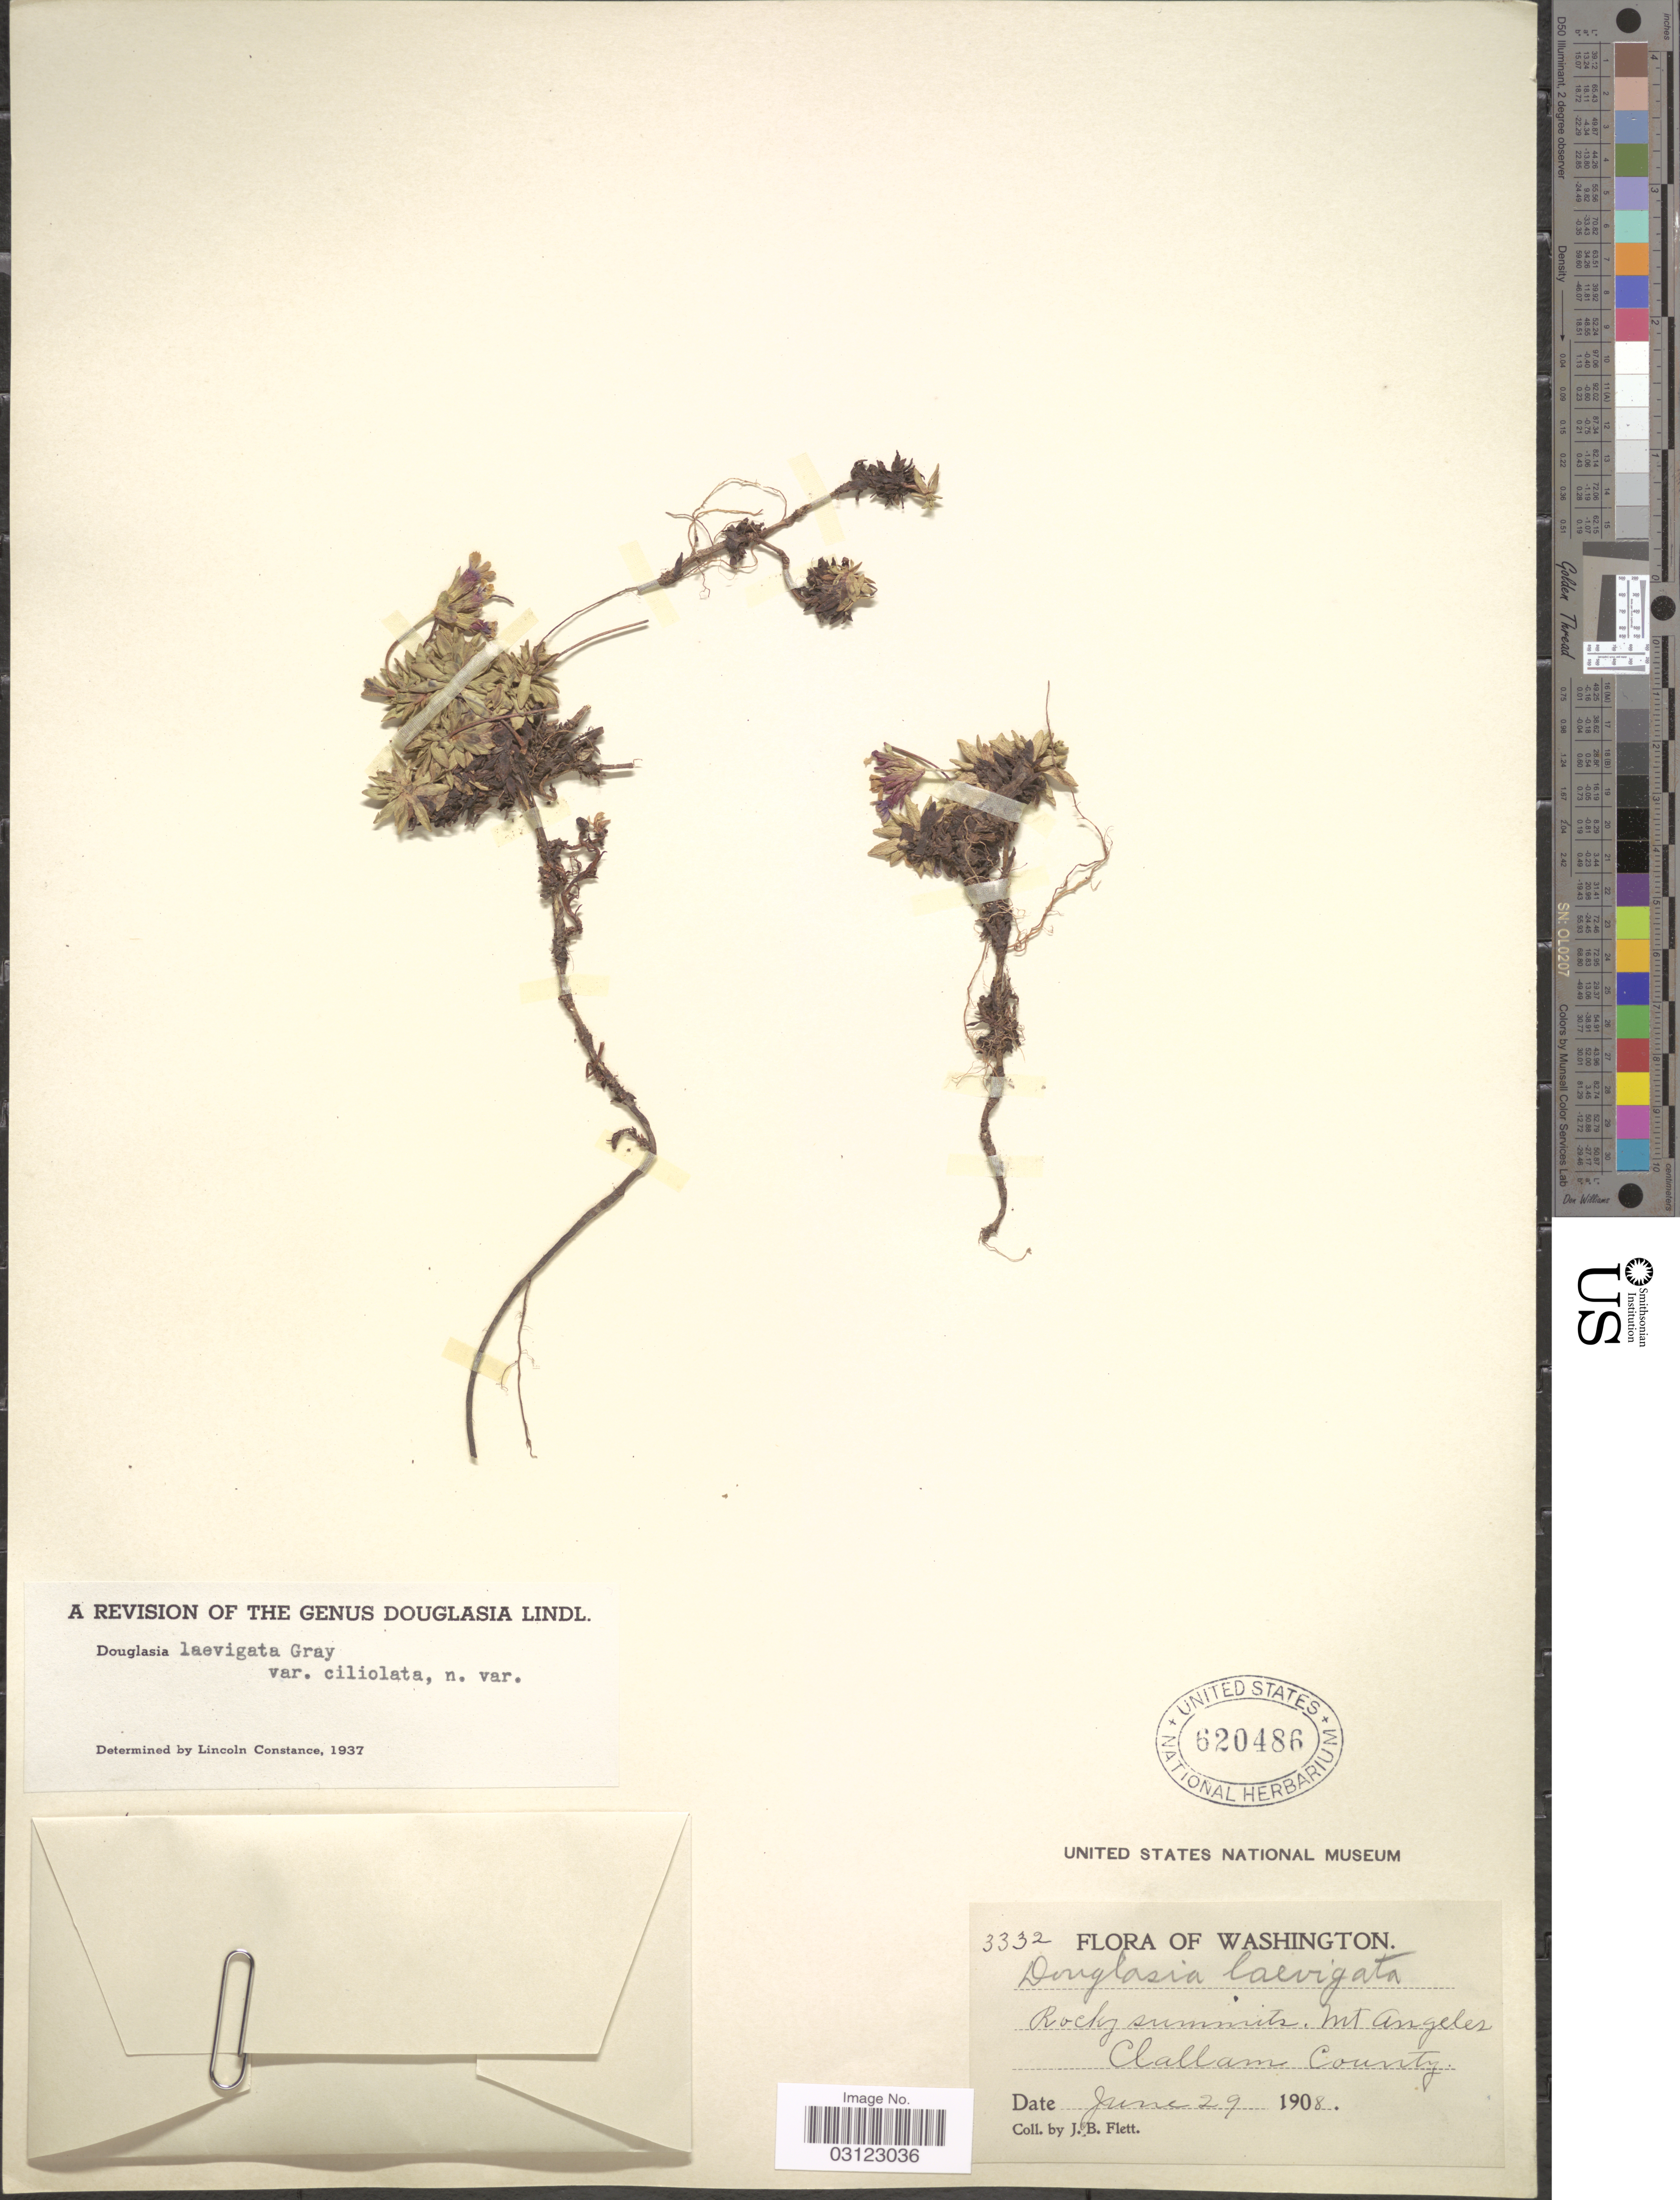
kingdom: Plantae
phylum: Tracheophyta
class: Magnoliopsida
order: Ericales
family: Primulaceae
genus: Douglasia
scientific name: Douglasia laevigata var. ciliolata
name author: Constance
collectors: J. Flett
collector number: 3332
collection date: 1908-06-29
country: United States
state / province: Washington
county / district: Clallam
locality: Rocky summits. Mt. Angeles. Clallam County.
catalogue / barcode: US 620486